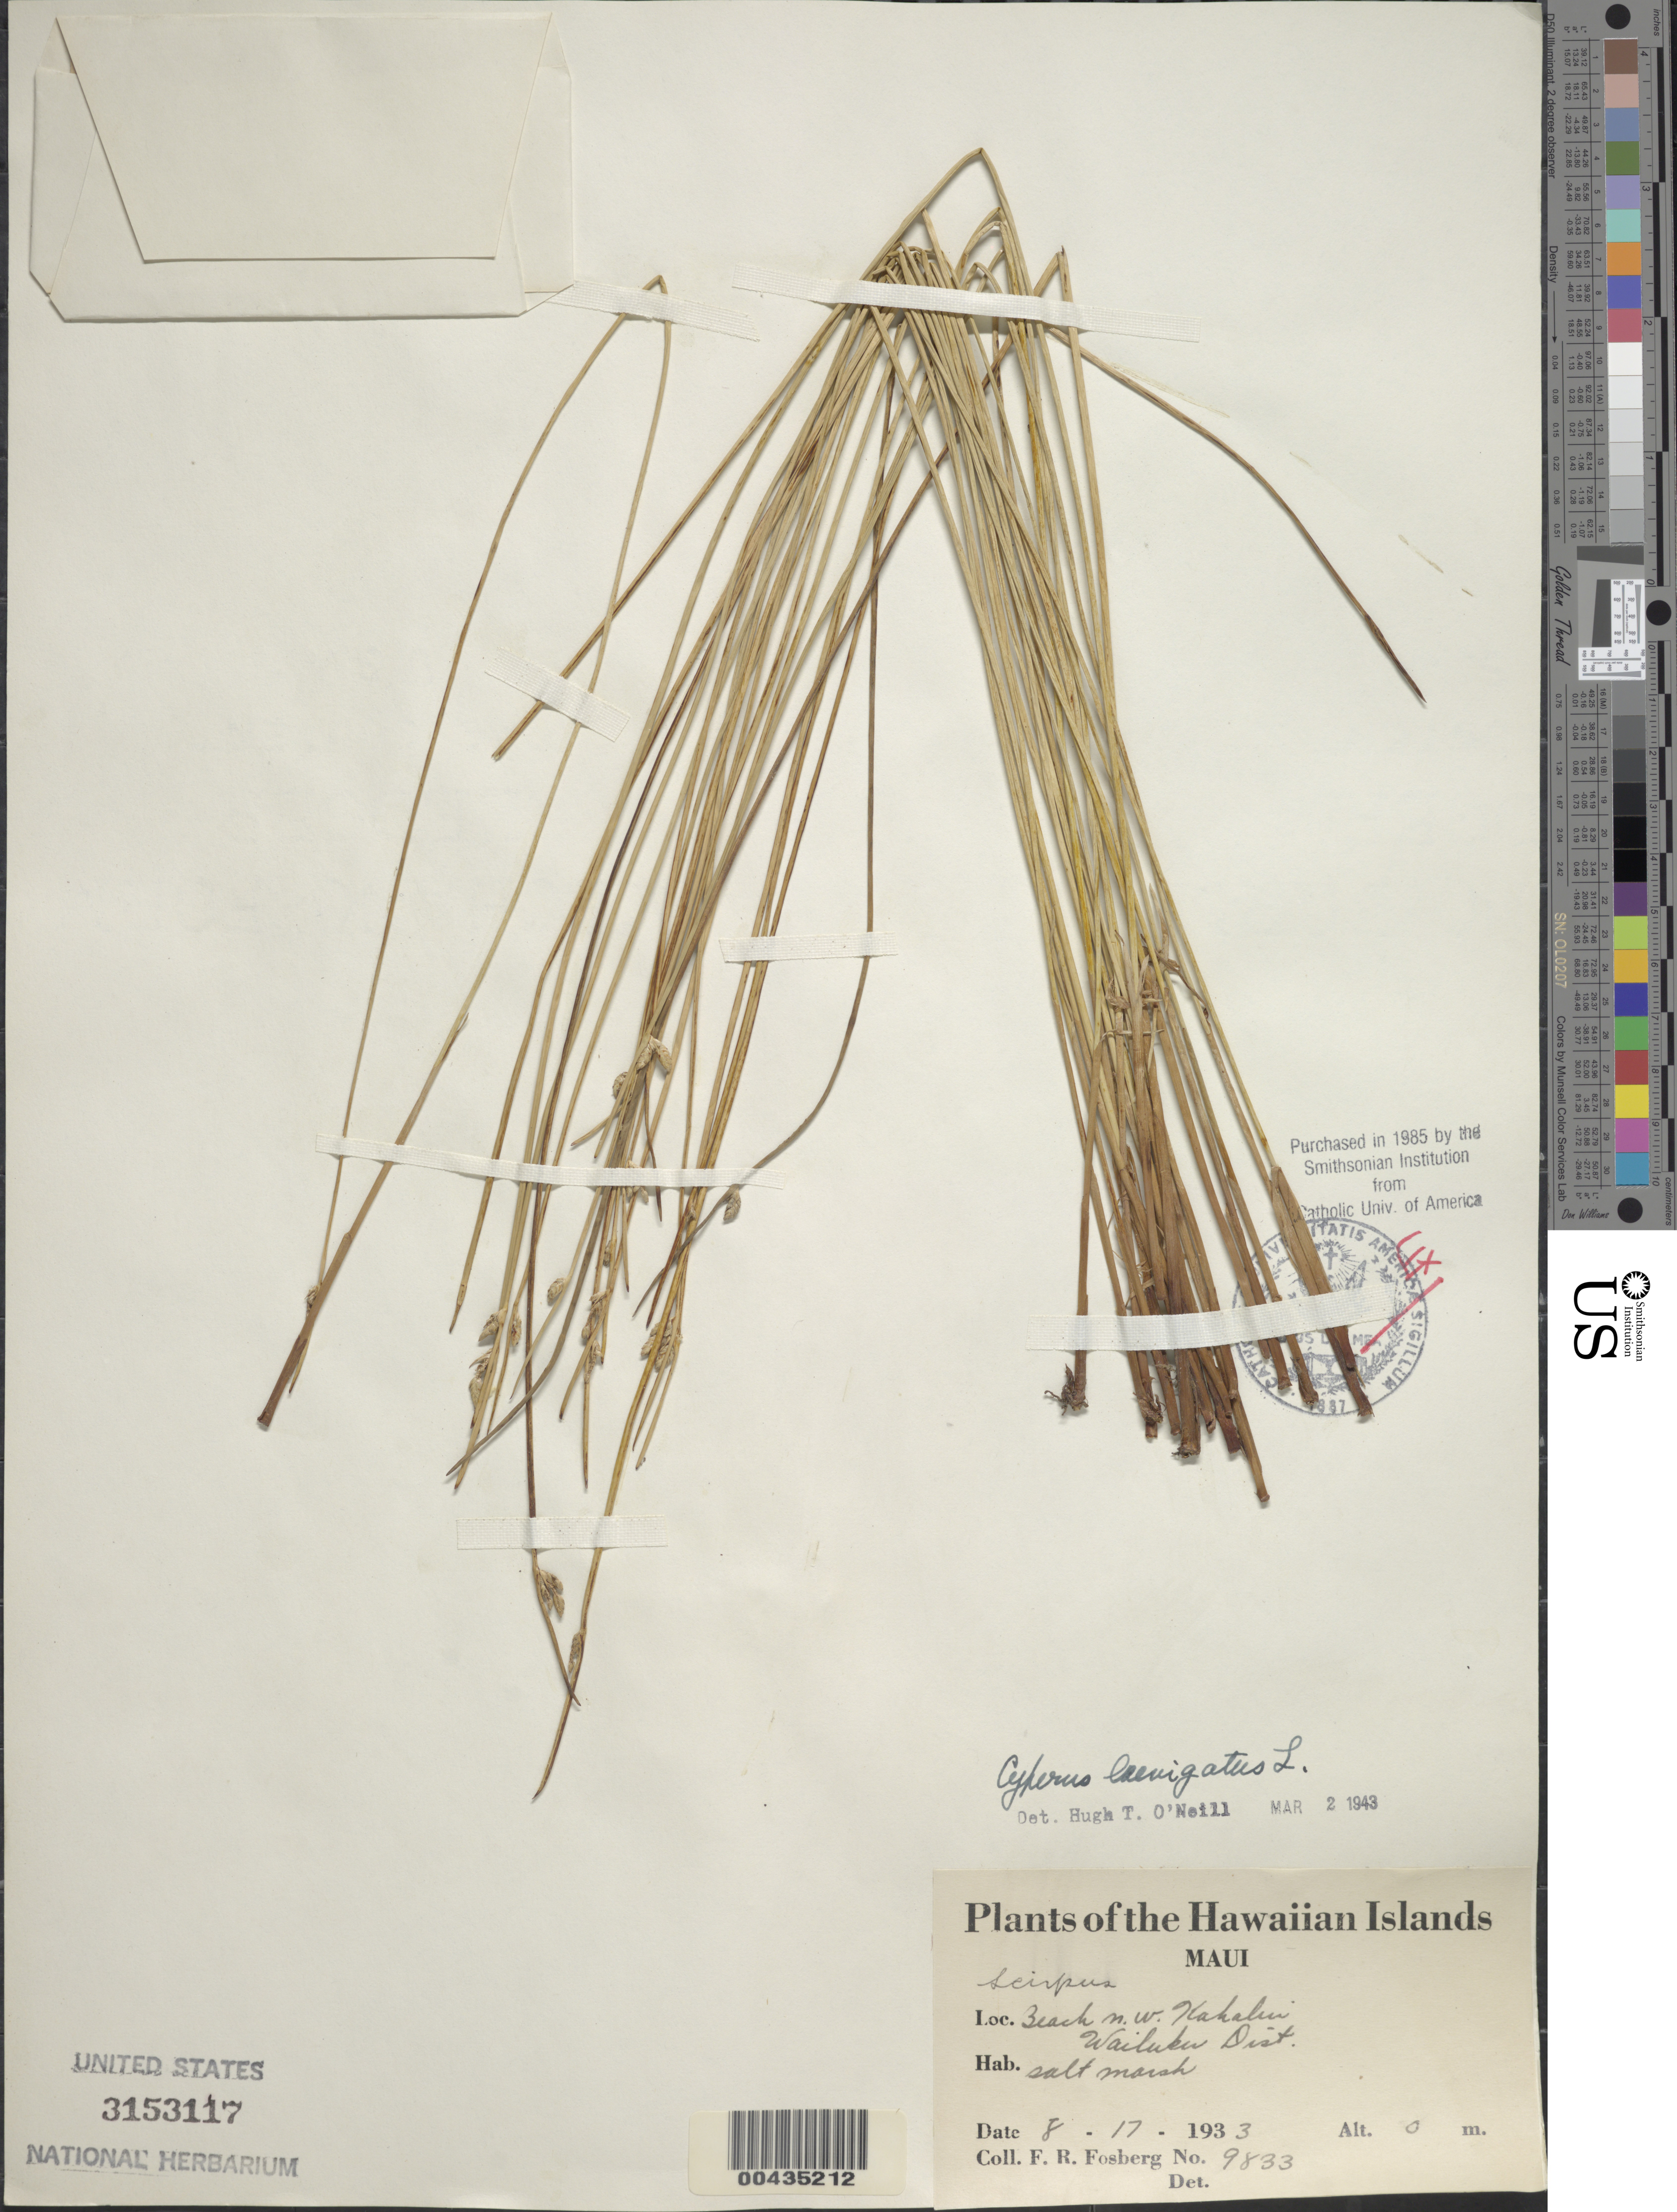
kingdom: Plantae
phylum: Tracheophyta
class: Liliopsida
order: Poales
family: Cyperaceae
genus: Cyperus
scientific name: Cyperus laevigatus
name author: L.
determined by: O'Neill, Hugh T.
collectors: F. R. Fosberg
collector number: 9833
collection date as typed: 17 Aug 1933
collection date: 1933-08-17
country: United States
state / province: Hawaii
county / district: Maui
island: Maui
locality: Beach northwest Kahalui, Wailuku Dist.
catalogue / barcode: US 3153117